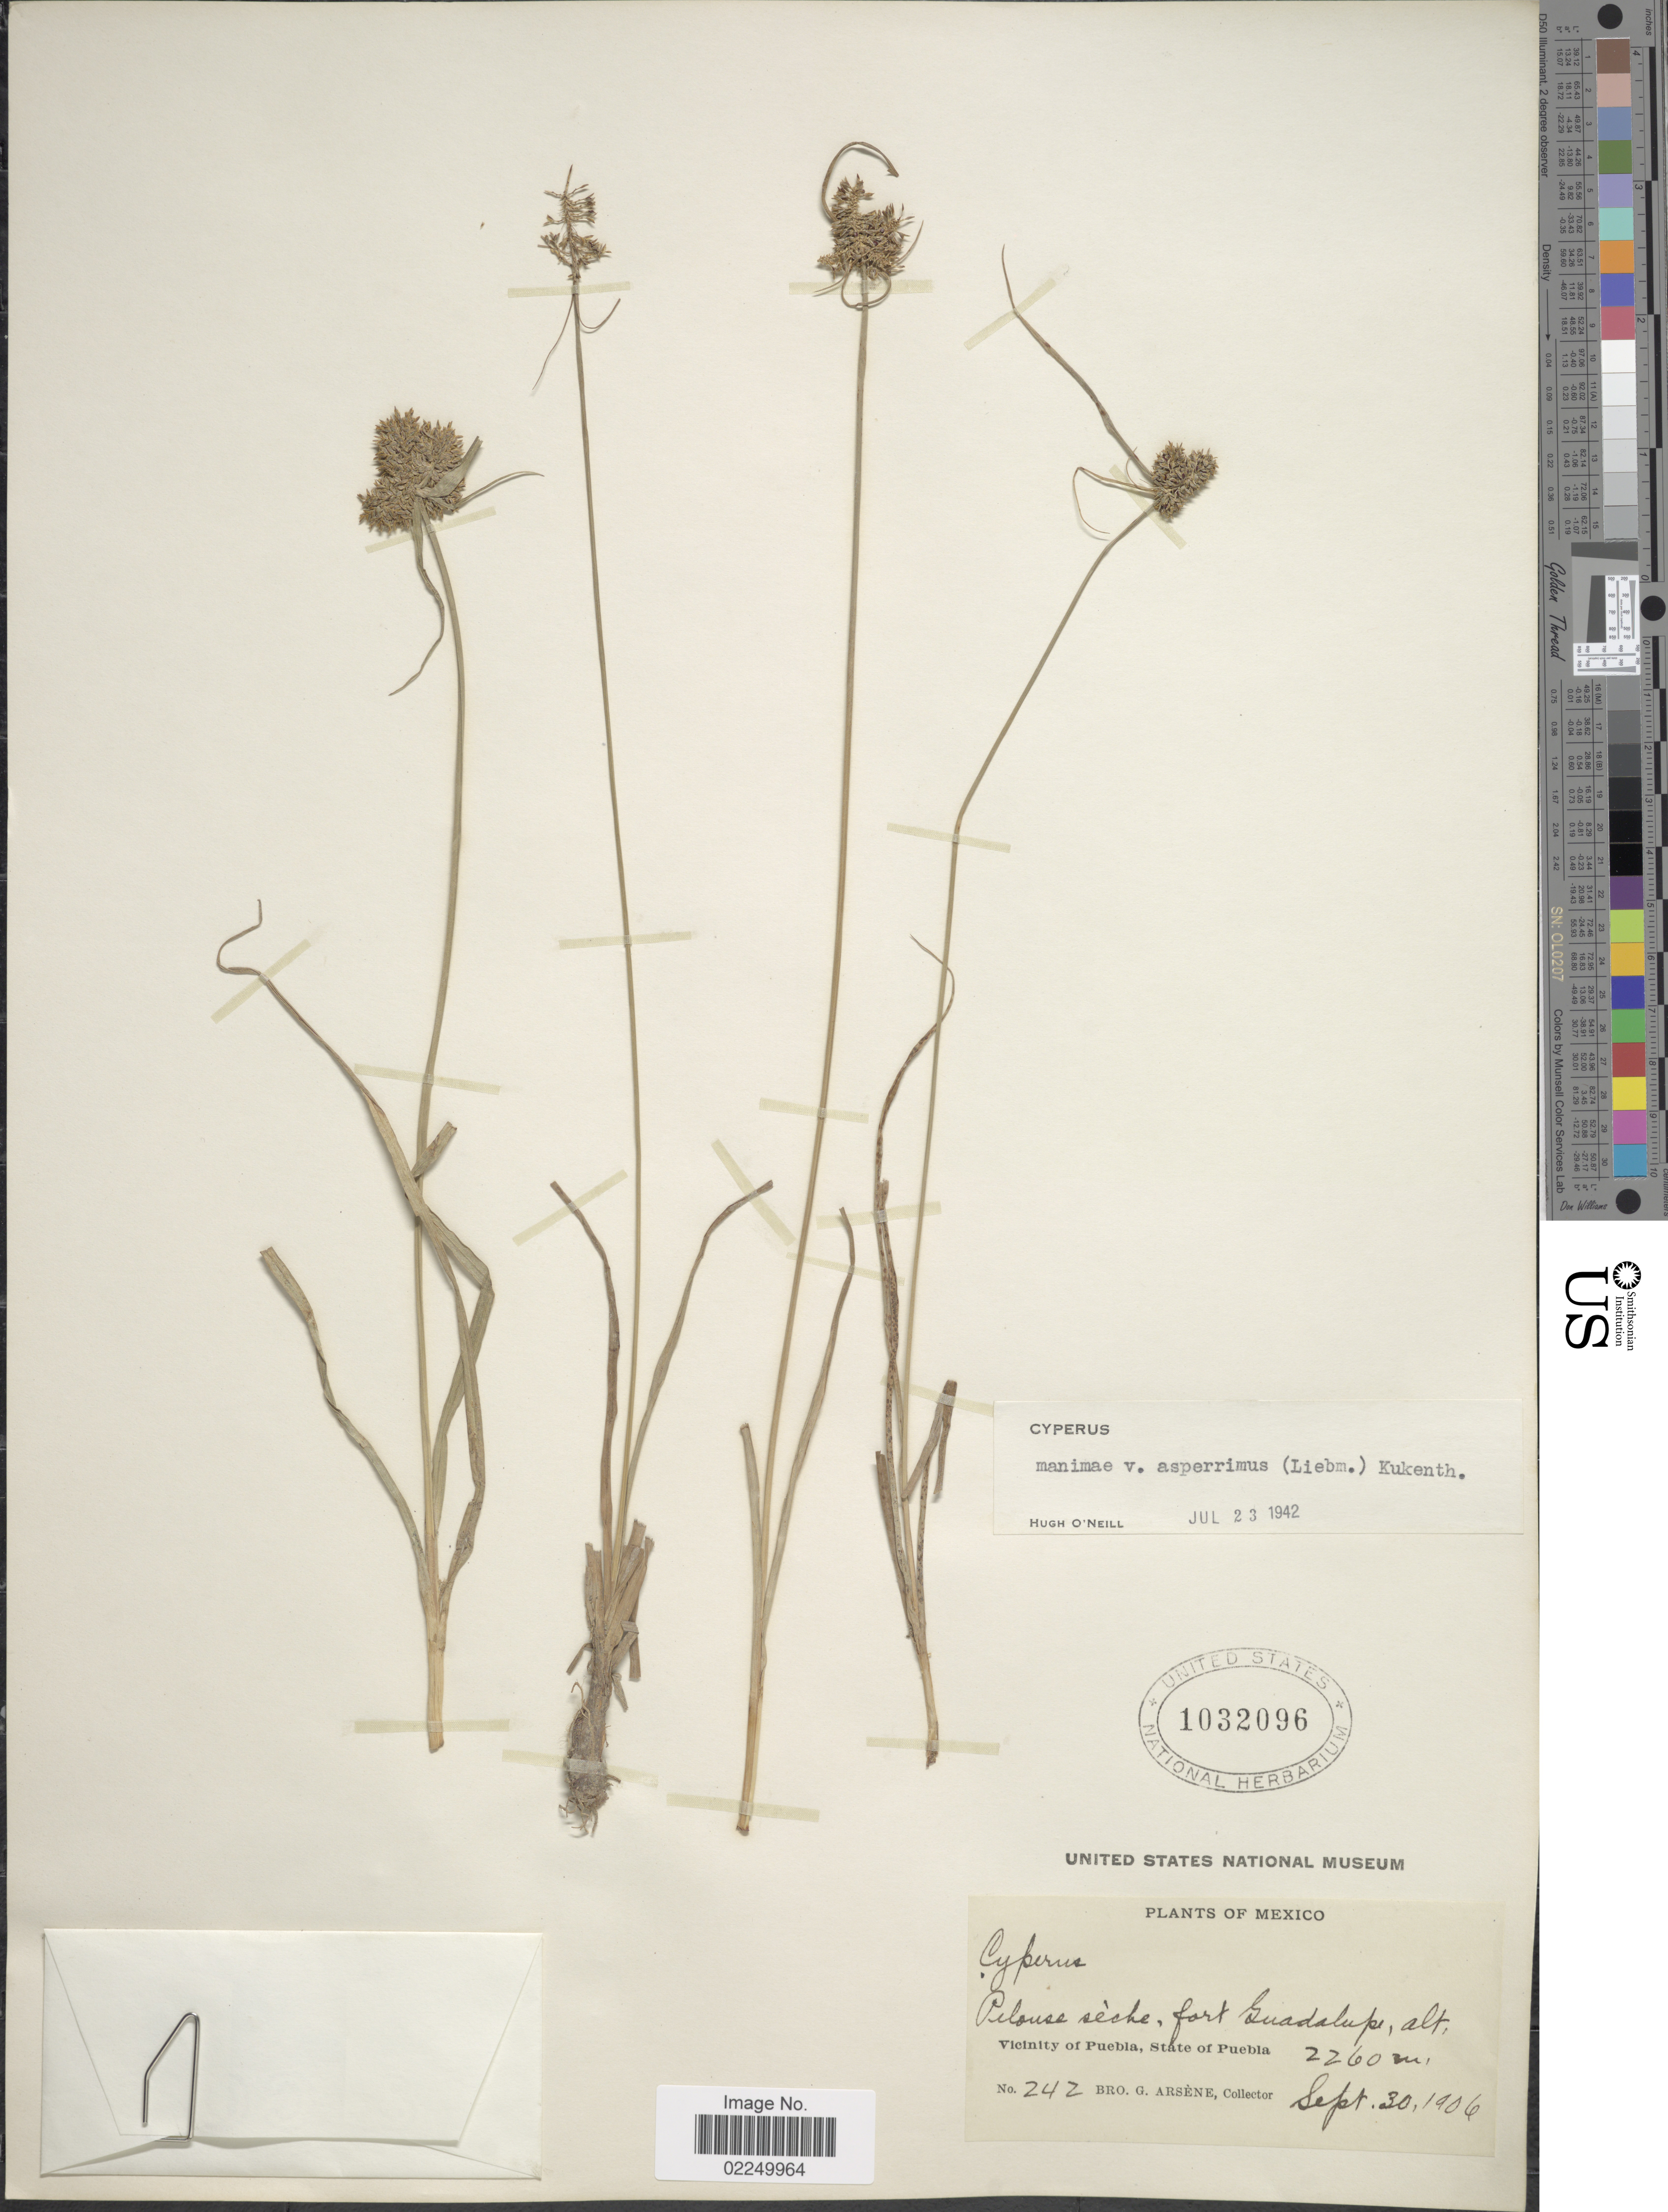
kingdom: Plantae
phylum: Tracheophyta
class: Liliopsida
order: Poales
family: Cyperaceae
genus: Cyperus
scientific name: Cyperus manimae var. asperrimus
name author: (Liebm.) Kük.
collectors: Bro. G. Arsène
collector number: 242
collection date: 1906-09-30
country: Mexico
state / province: Puebla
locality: Pelouse seche, fort Guadalupe, vicinity of Puebla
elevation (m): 2260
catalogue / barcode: US 1032096